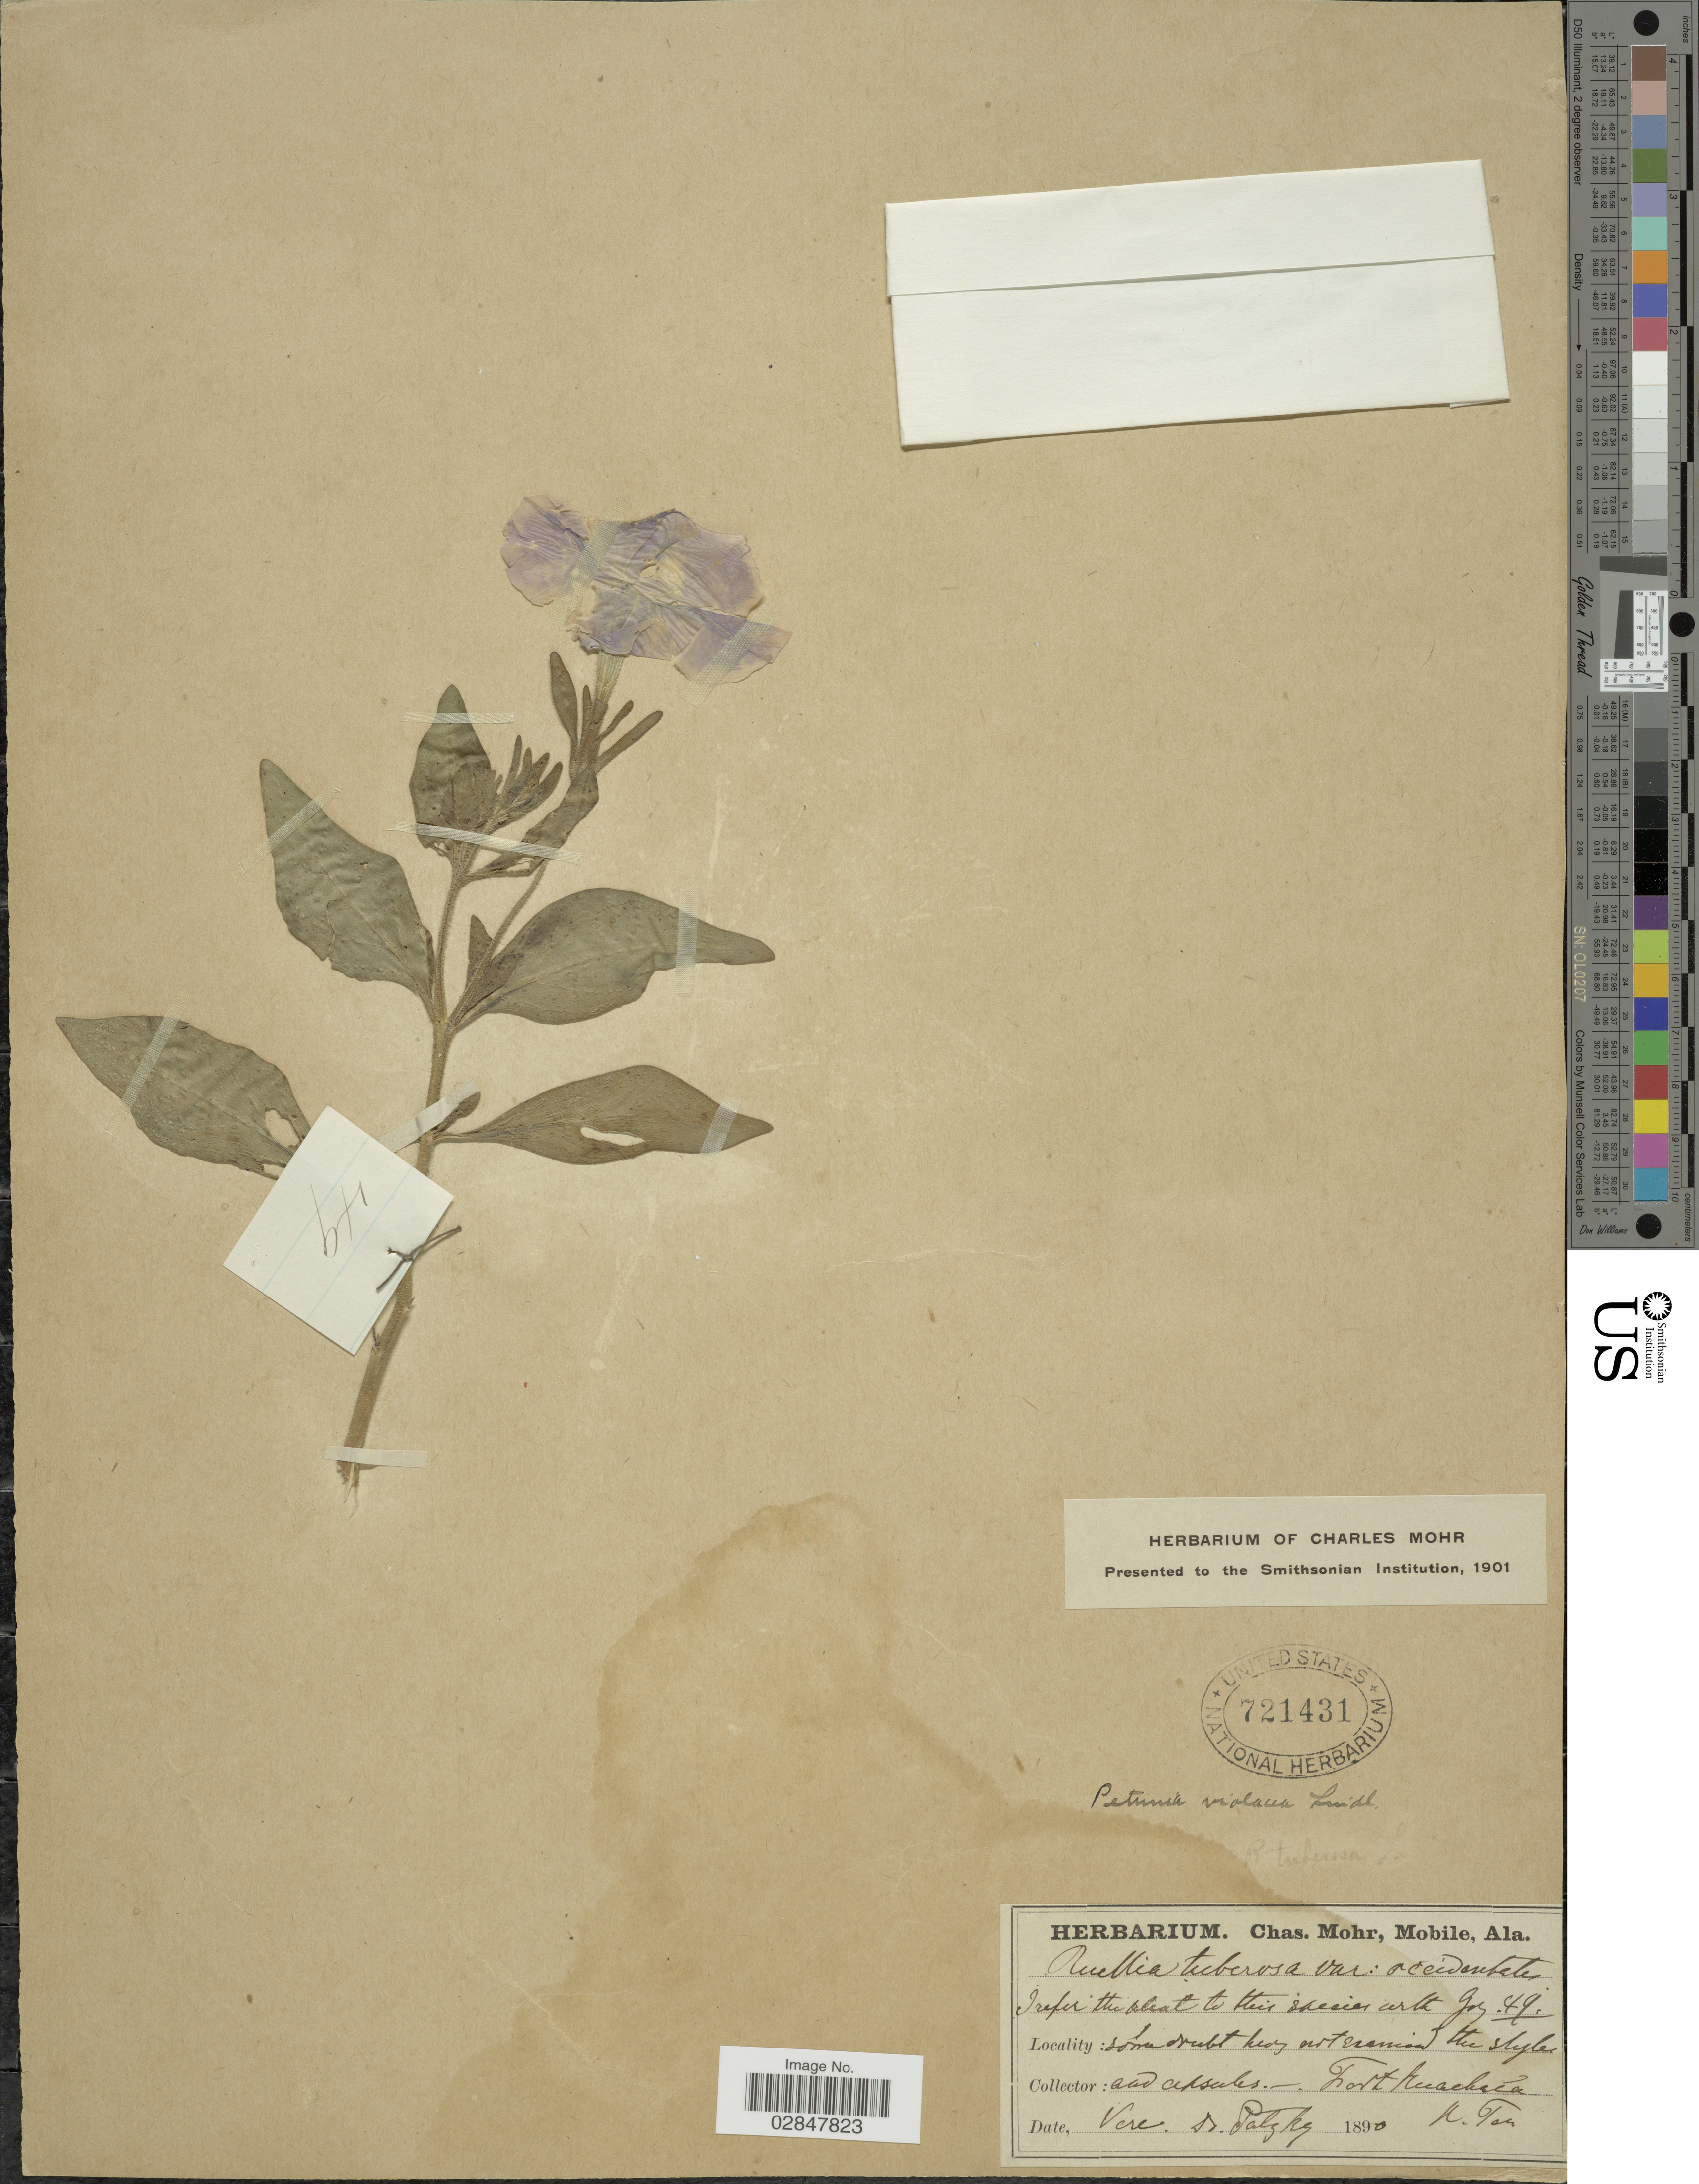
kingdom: Plantae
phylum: Tracheophyta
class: Magnoliopsida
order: Solanales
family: Solanaceae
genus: Petunia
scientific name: Petunia violacea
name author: Lindl.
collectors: Mohr, C. T. (herbarium)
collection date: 1890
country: United States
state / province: Alabama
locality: Fort Huachuca.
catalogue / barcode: US 721431